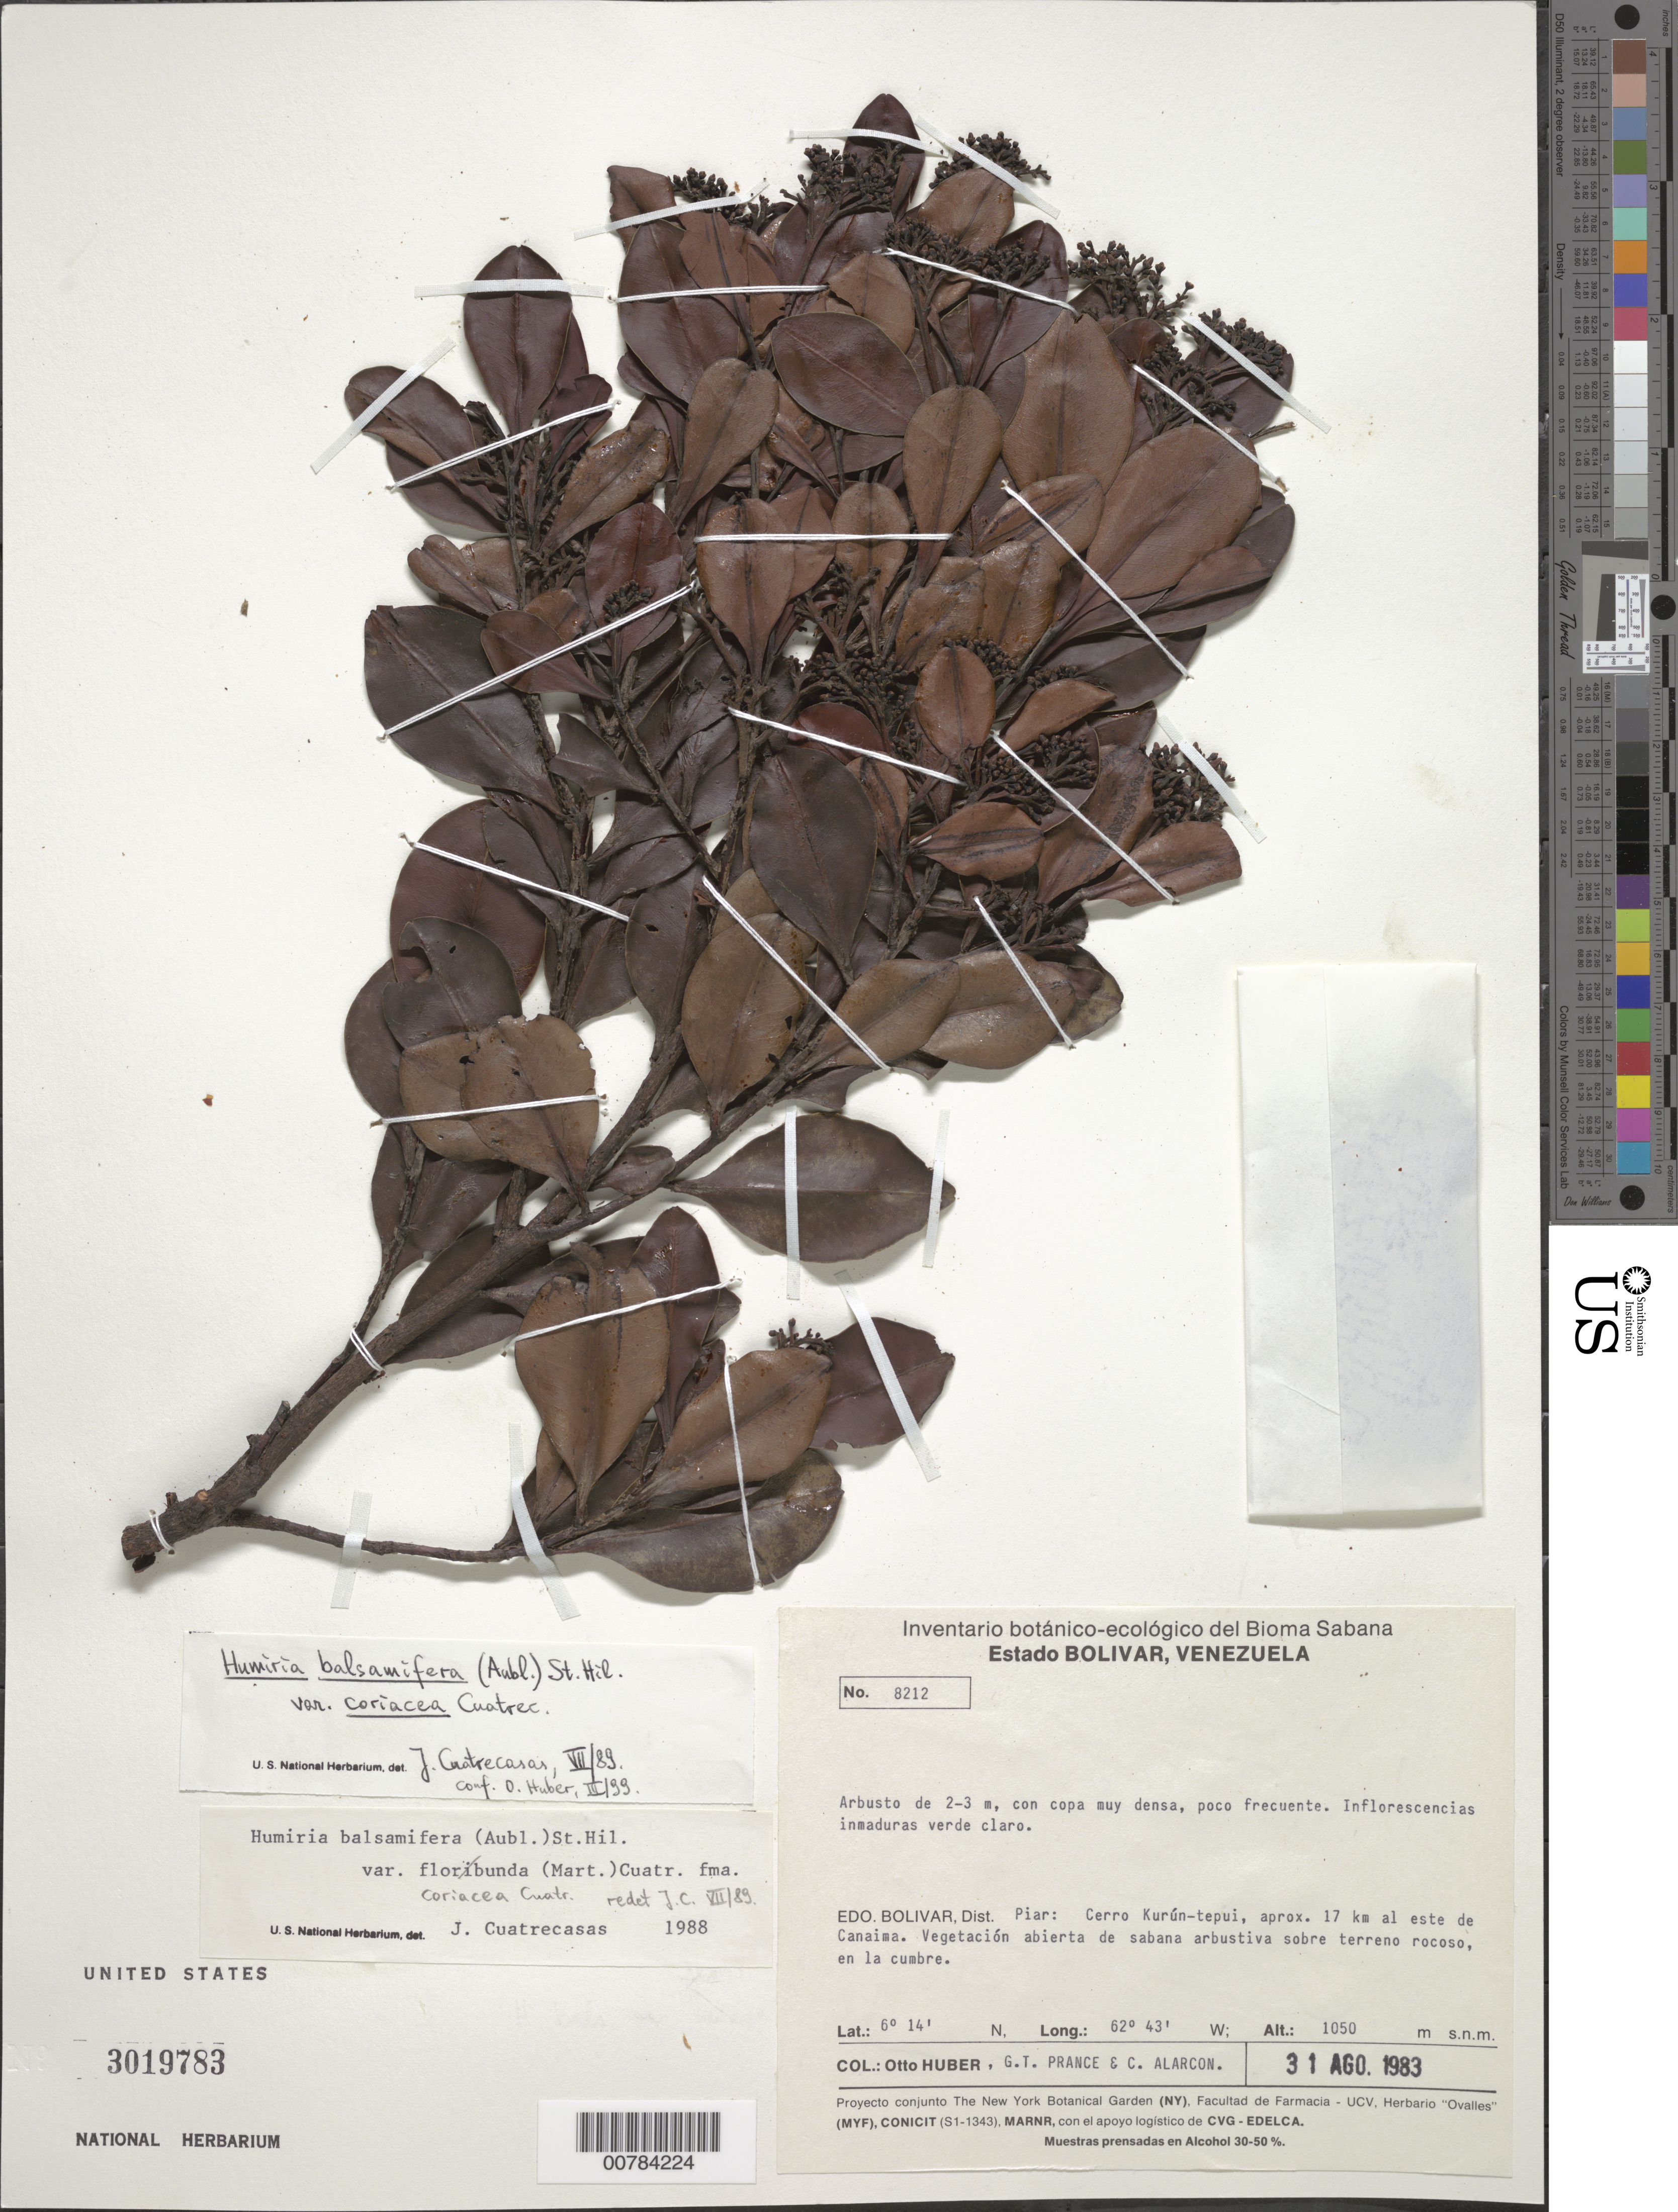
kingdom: Plantae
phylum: Tracheophyta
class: Magnoliopsida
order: Malpighiales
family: Humiriaceae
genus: Humiria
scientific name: Humiria balsamifera var. coriacea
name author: Cuatrec.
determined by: Huber, Otto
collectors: O. Huber, G. T. Prance & C. Alarcon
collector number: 8212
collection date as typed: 31-Aug-83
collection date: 1983-08-31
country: Venezuela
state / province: Bolívar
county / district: Piar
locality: Cerro Kurun-tepuí, aprox 17 km al este de Canaima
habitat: Vegetación abierta de sabana arbustiva sobre terreno rocoso, en la cumbre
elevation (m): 1050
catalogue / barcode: US 3019783